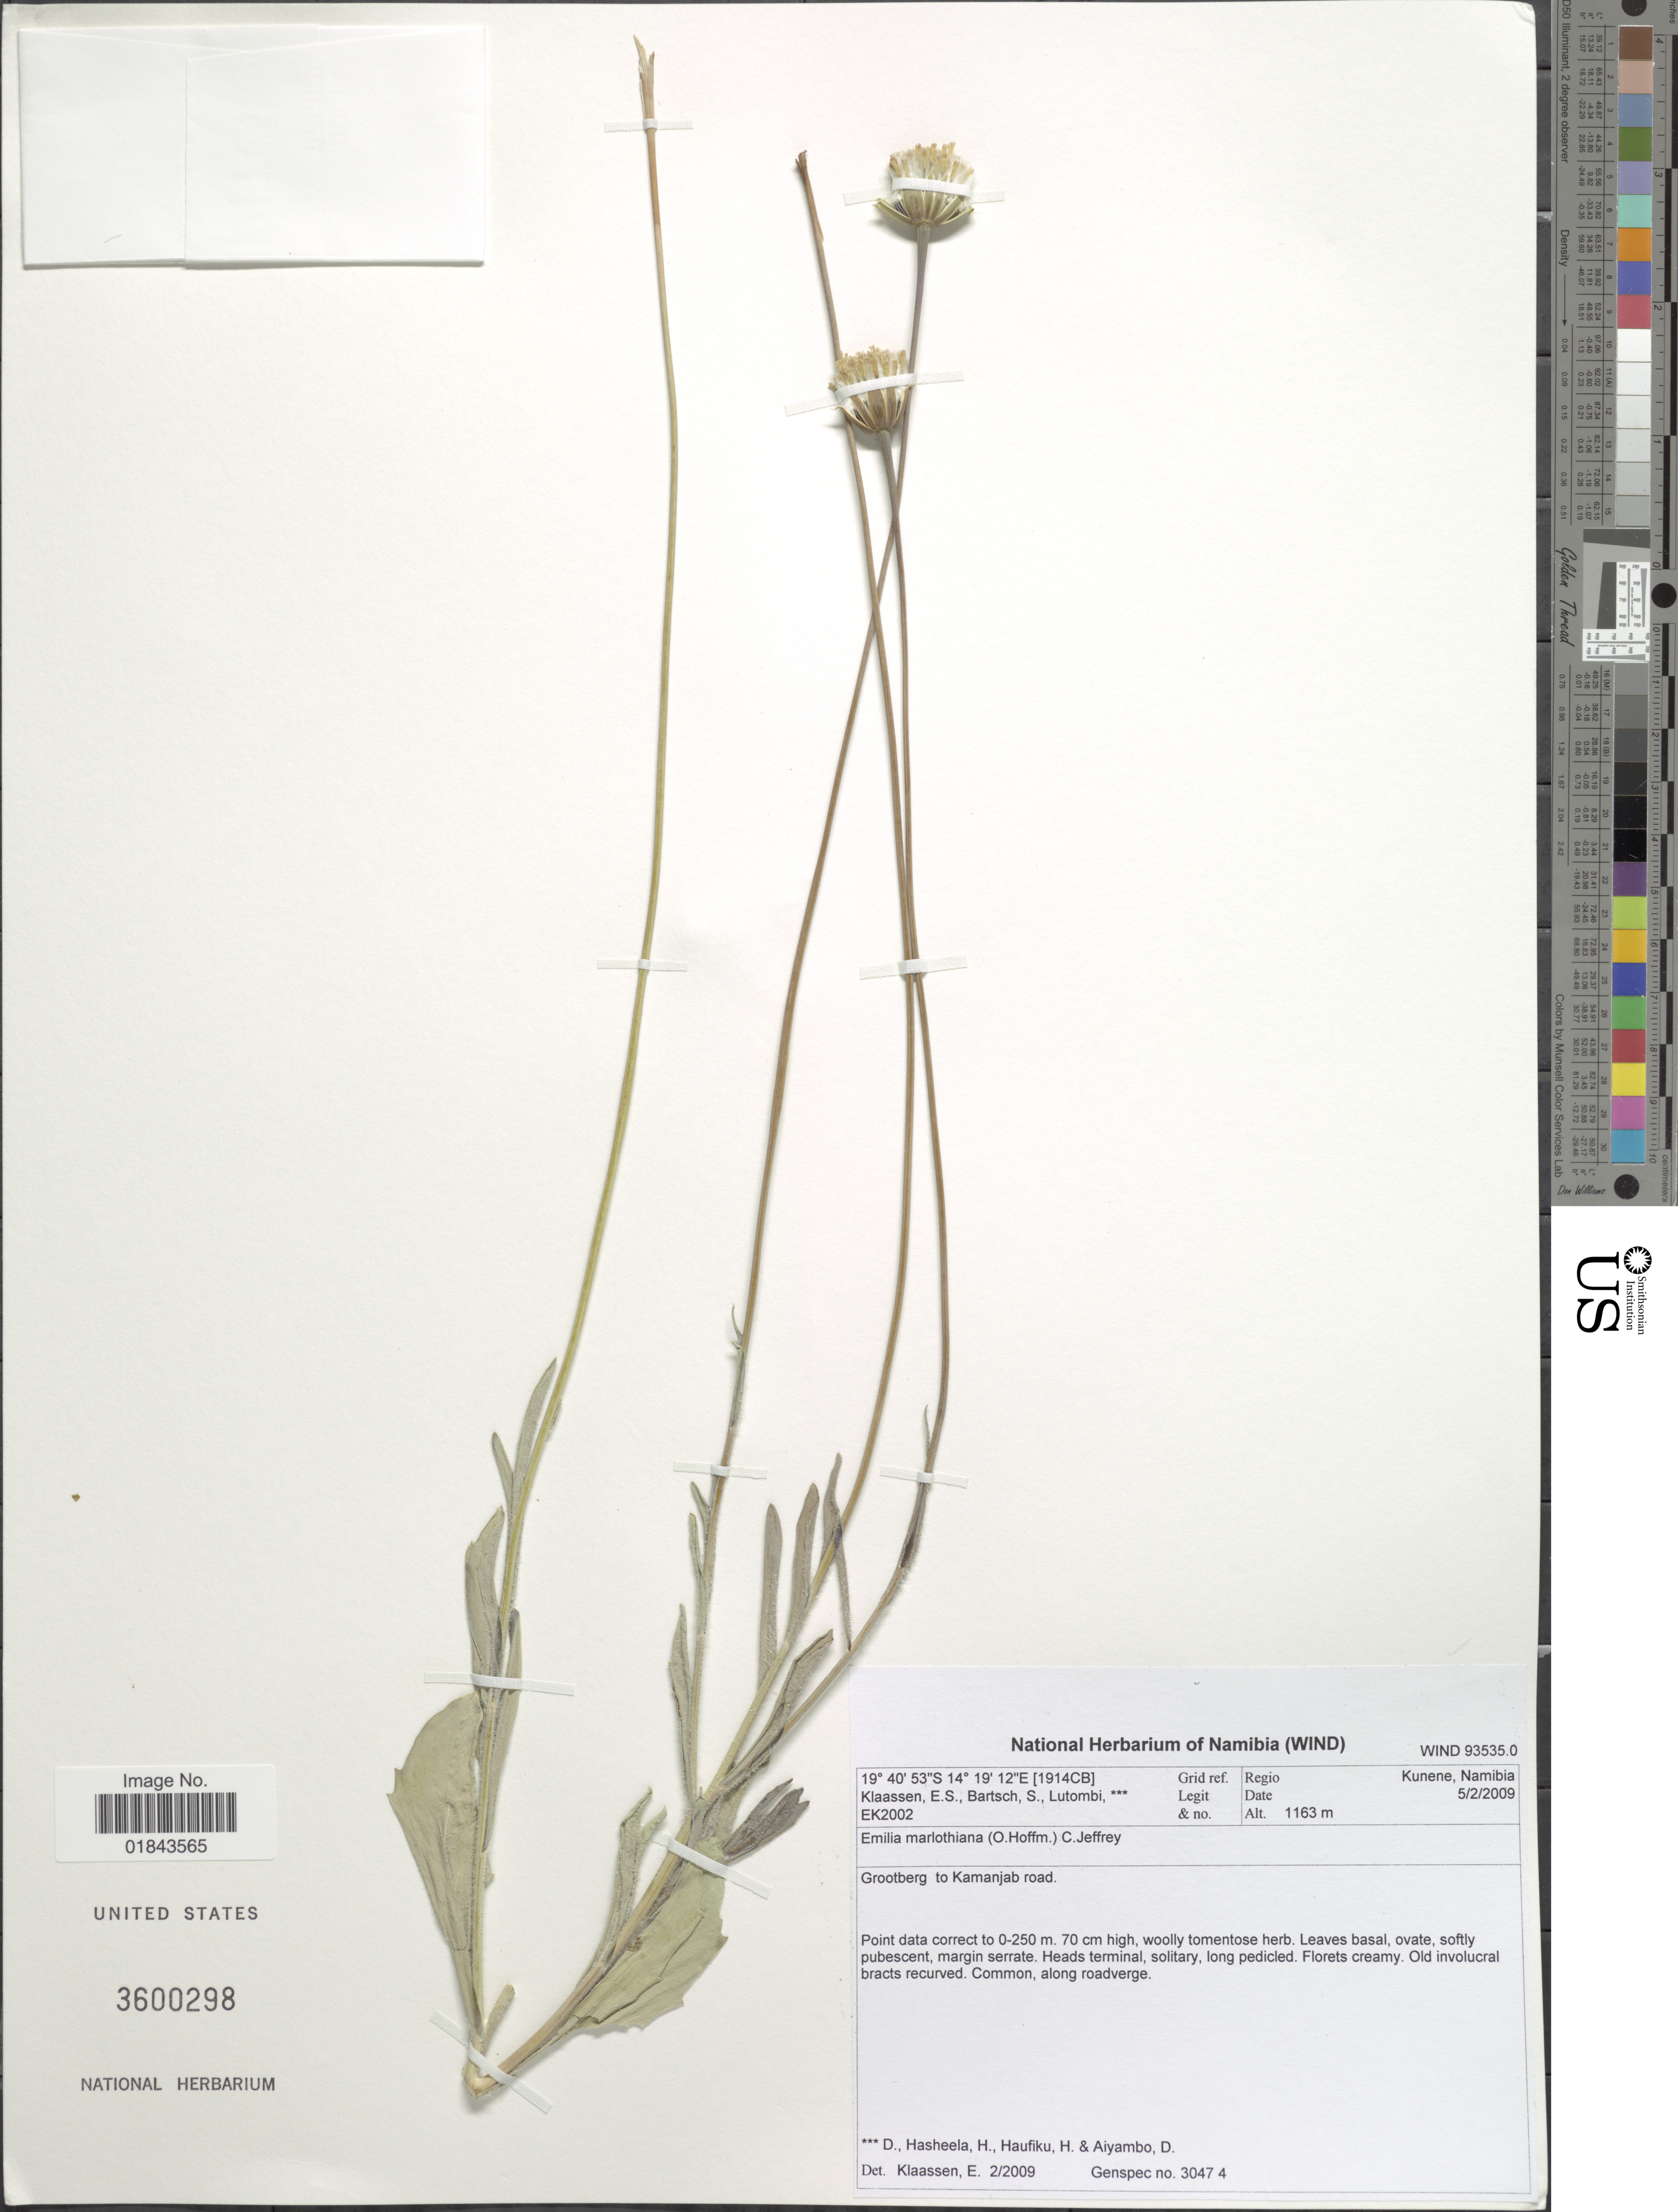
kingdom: Plantae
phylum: Tracheophyta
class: Magnoliopsida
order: Asterales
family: Asteraceae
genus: Emilia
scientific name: Emilia marlothiana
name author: (O. Hoffm.) C. Jeffrey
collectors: E. S. Klaassen, S. Bartsch, D. Lutombi, H. Hasheela & et al.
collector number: EK2002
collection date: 2009-02-05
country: Namibia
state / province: Kunene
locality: Regio Kunene, Namibia, Grid ref. [1914CB], Grootberg to Kamanjab road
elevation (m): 1163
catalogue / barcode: US 3600298